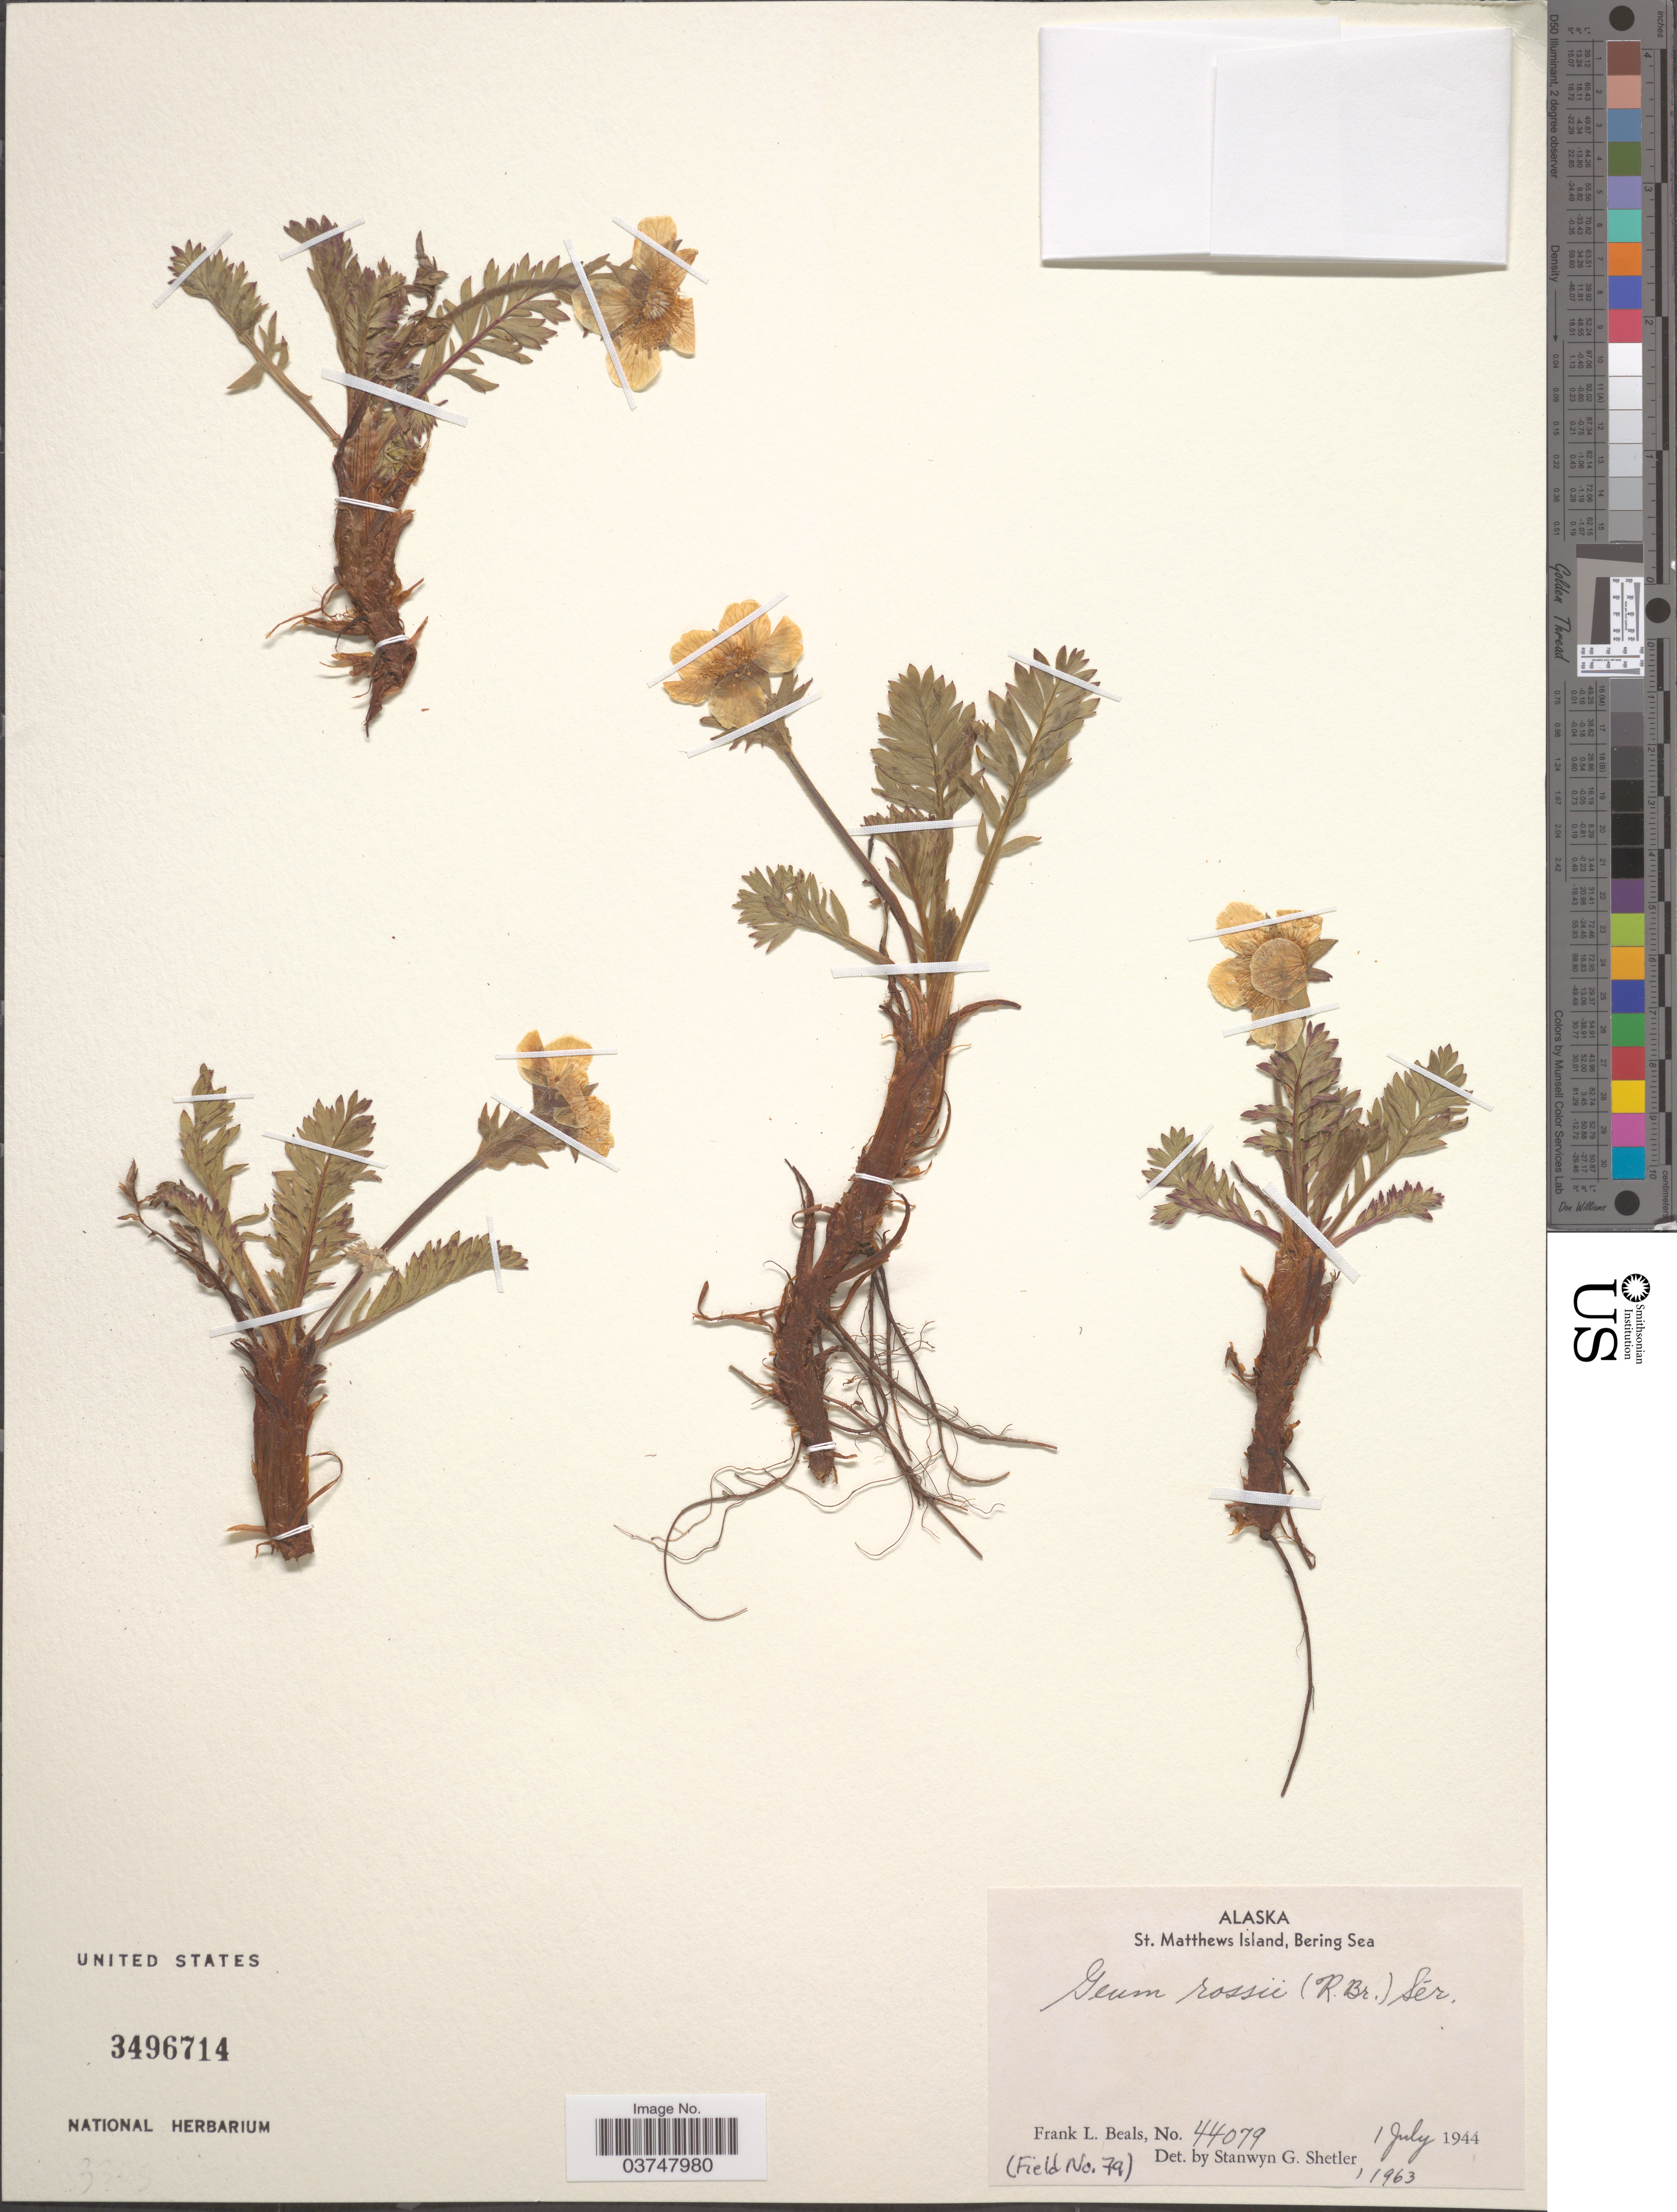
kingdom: Plantae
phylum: Tracheophyta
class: Magnoliopsida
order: Rosales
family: Rosaceae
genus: Geum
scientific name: Geum rossii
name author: (R. Br.) Ser.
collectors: F. Beals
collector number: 44079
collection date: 1944-07-01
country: United States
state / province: Alaska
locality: St. Matthews Island, Bering Sea.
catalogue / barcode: US 3496714